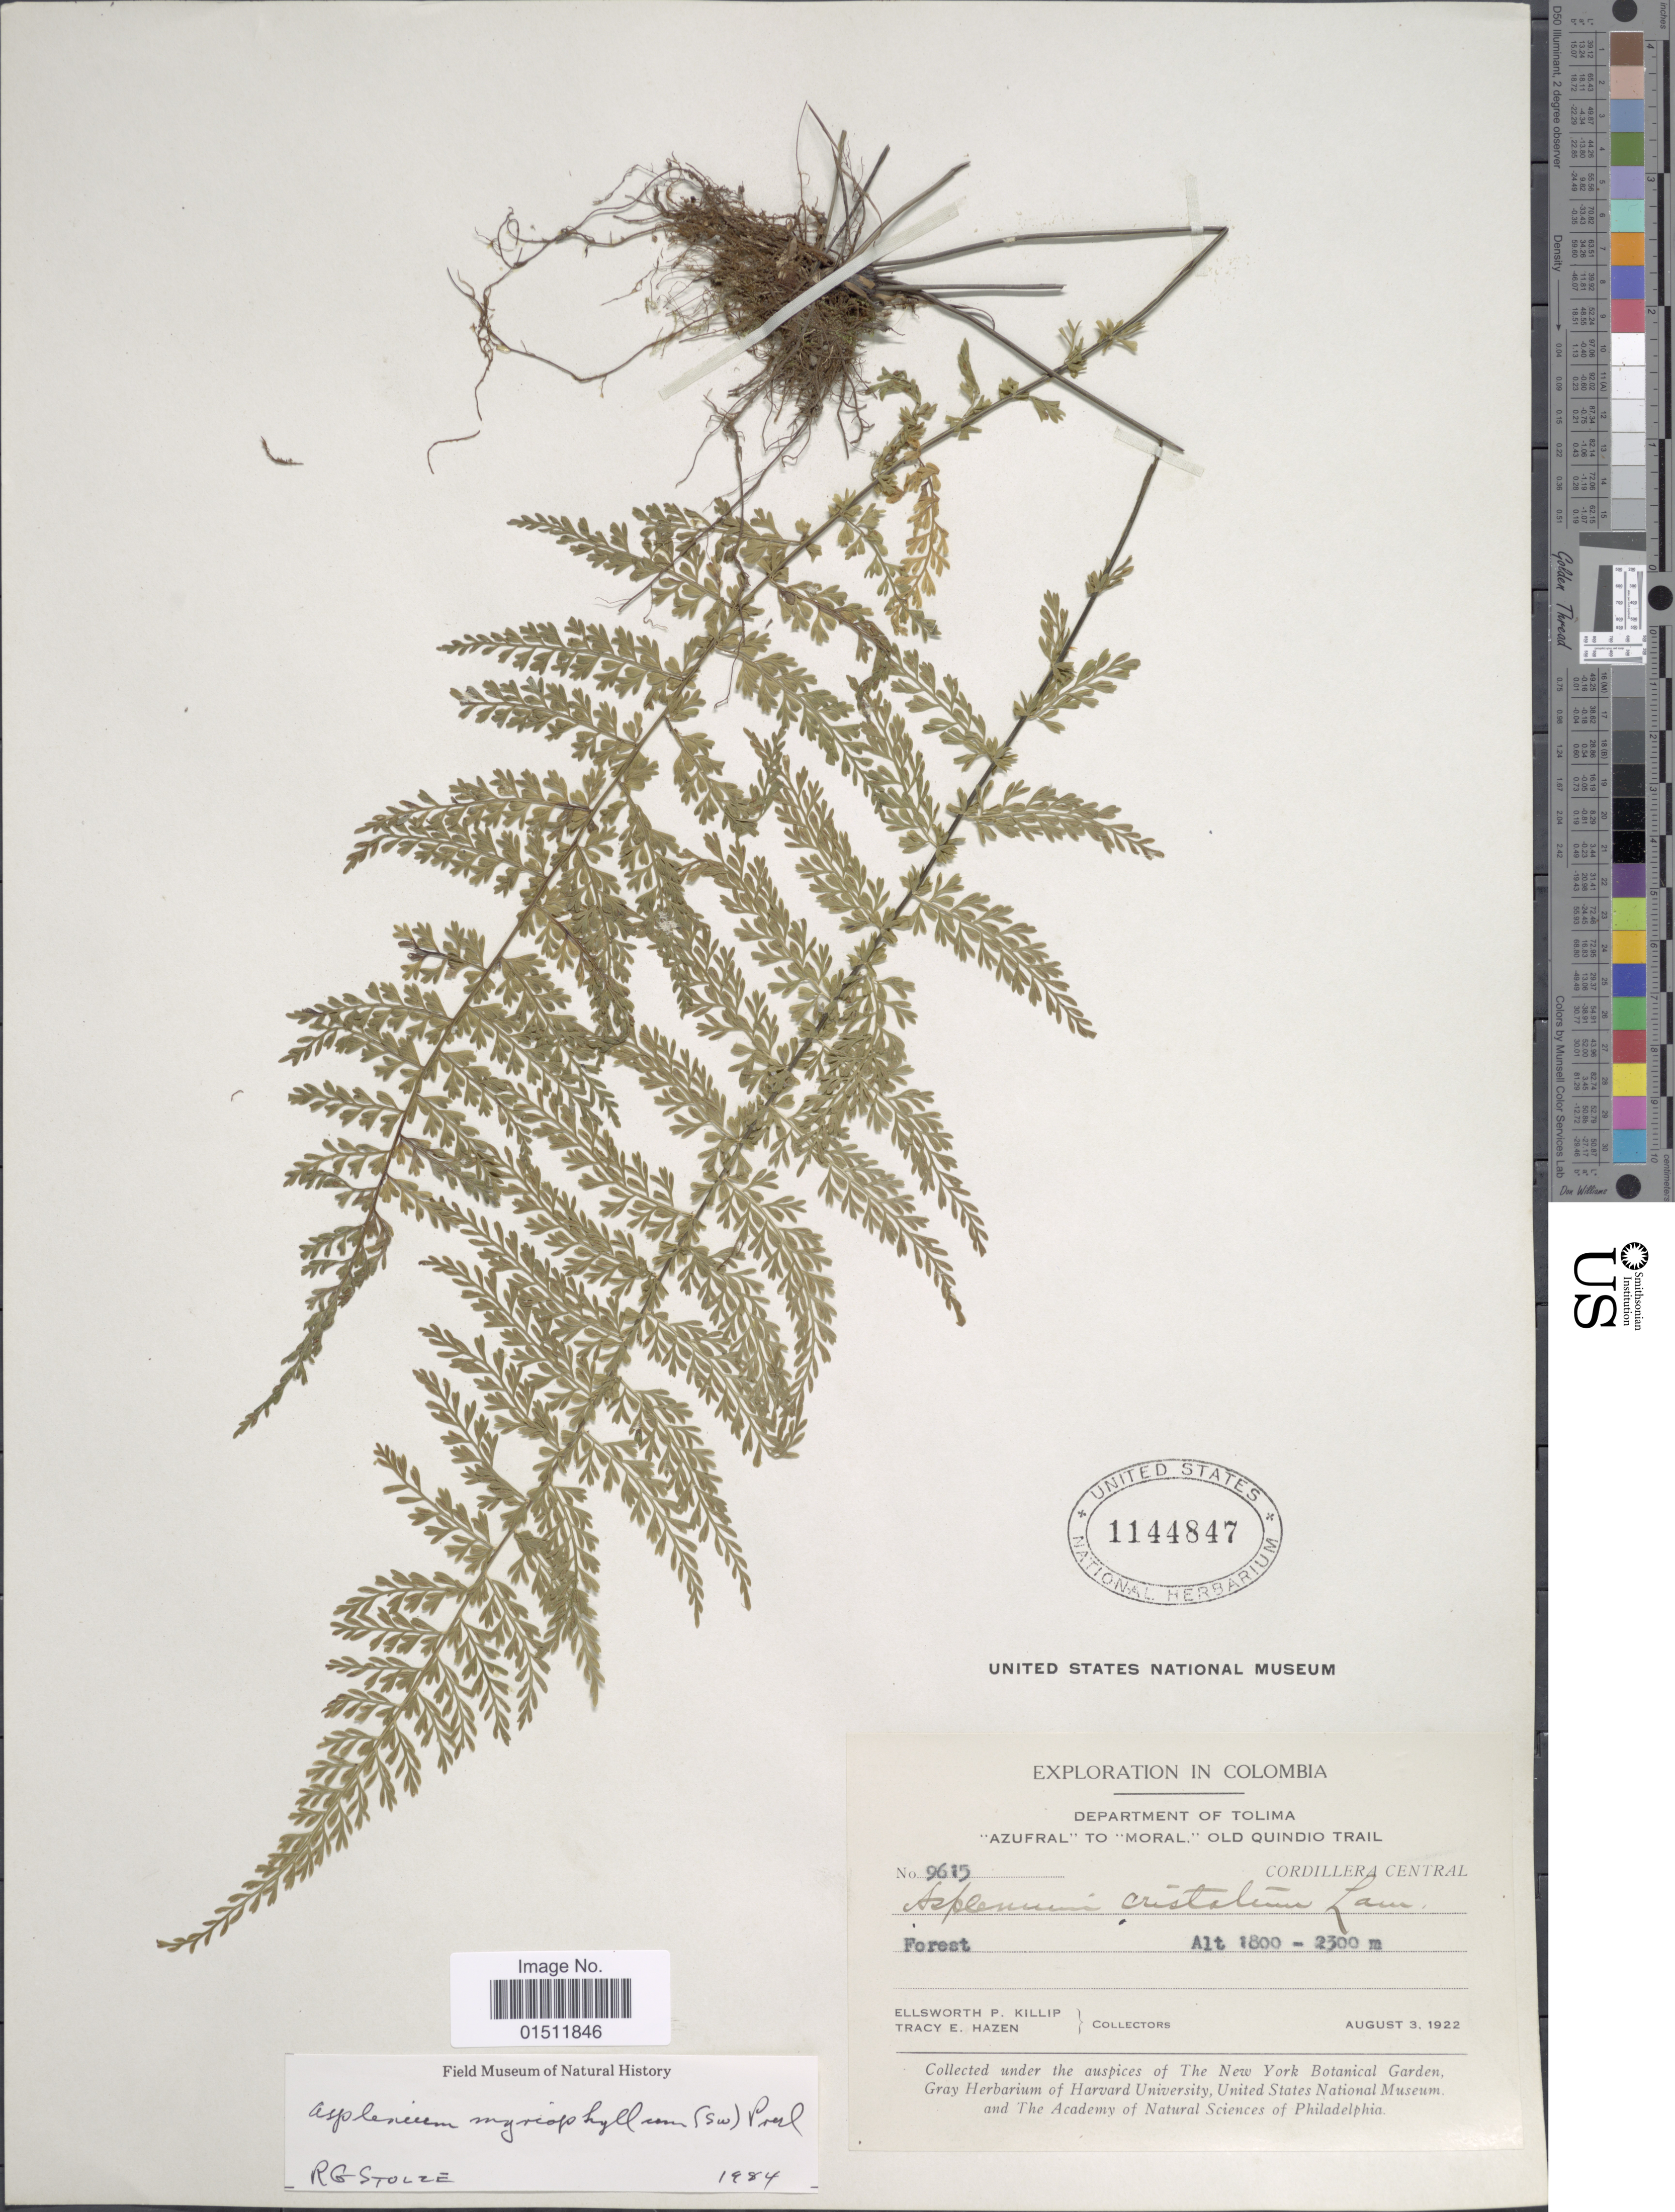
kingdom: Plantae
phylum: Tracheophyta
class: Polypodiopsida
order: Polypodiales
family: Aspleniaceae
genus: Asplenium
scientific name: Asplenium myriophyllum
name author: (Sw.) C. Presl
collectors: E. P. Killip & T. E. Hazen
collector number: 9615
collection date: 1922-08-03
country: Colombia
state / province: Tolima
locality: Azufral to Moral, Old Quindio Trail, Cordillera Central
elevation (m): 1800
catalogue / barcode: US 1144847